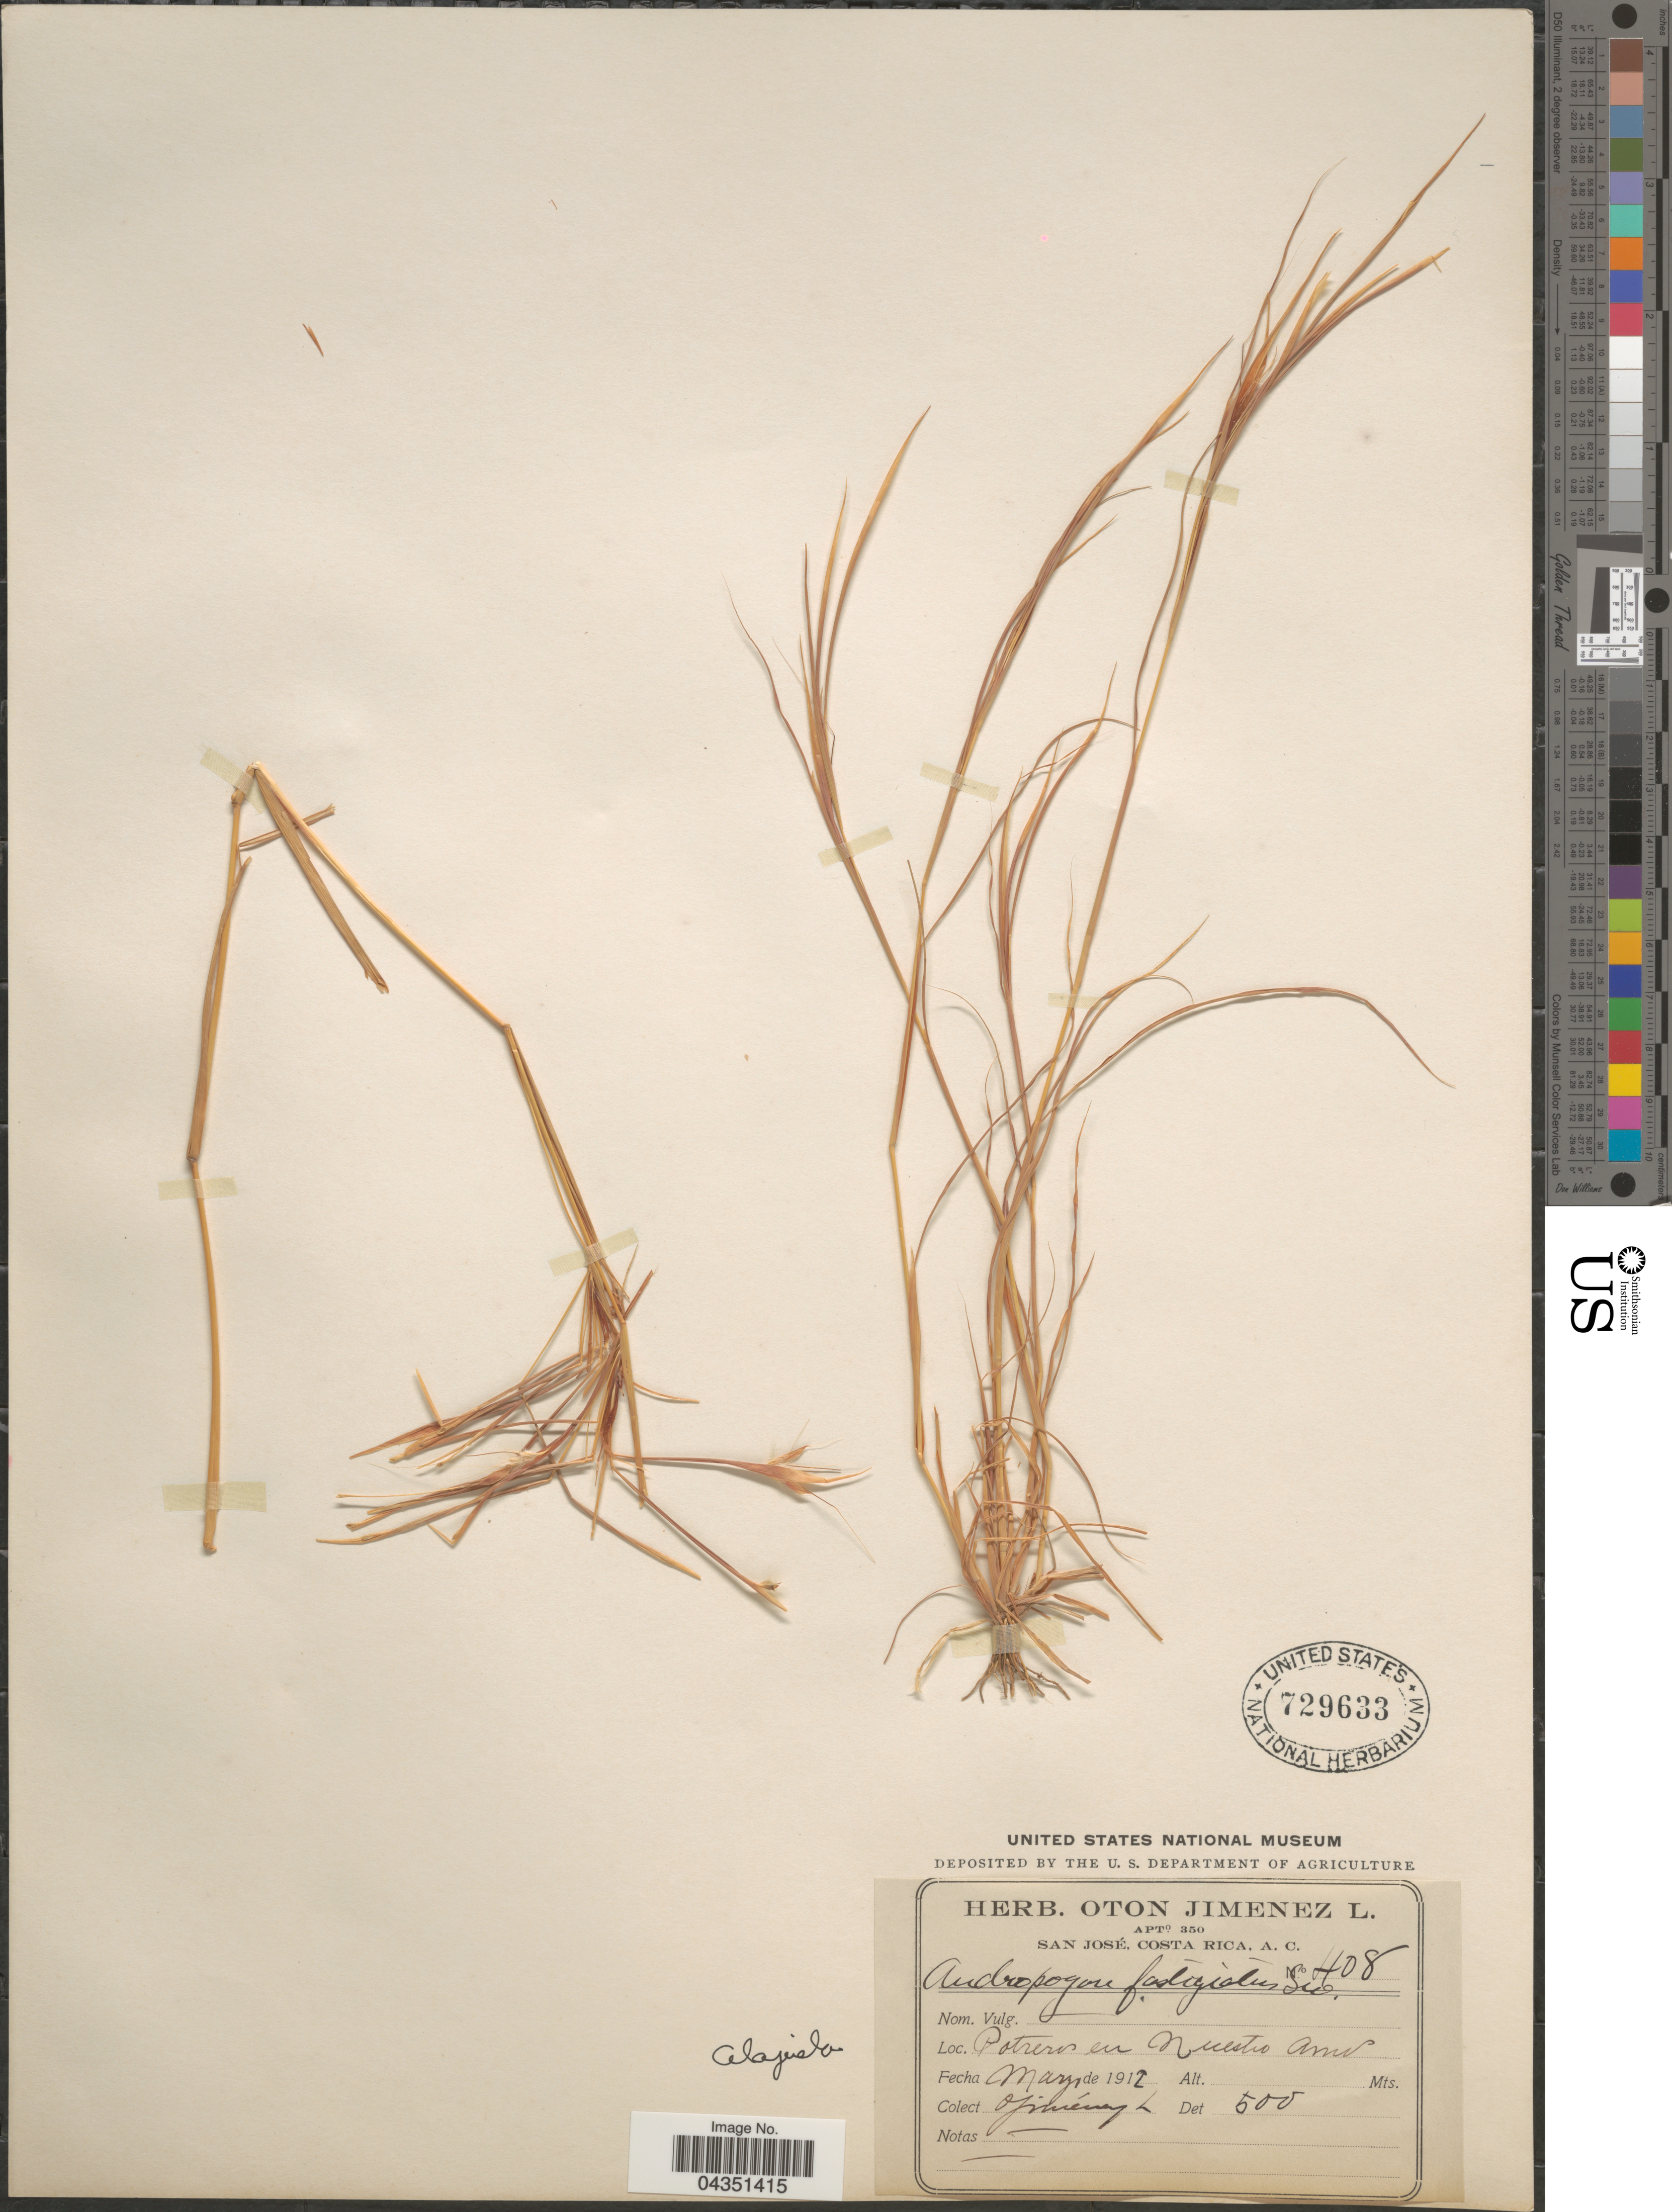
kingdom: Plantae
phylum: Tracheophyta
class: Liliopsida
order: Poales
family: Poaceae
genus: Diectomis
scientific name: Diectomis fastigiata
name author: (Sw.) P. Beauv.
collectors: O. Jimenez L.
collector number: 408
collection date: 1912-05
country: Costa Rica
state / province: Alajuela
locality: Potreros en Nuestro Amo.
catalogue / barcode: US 729633